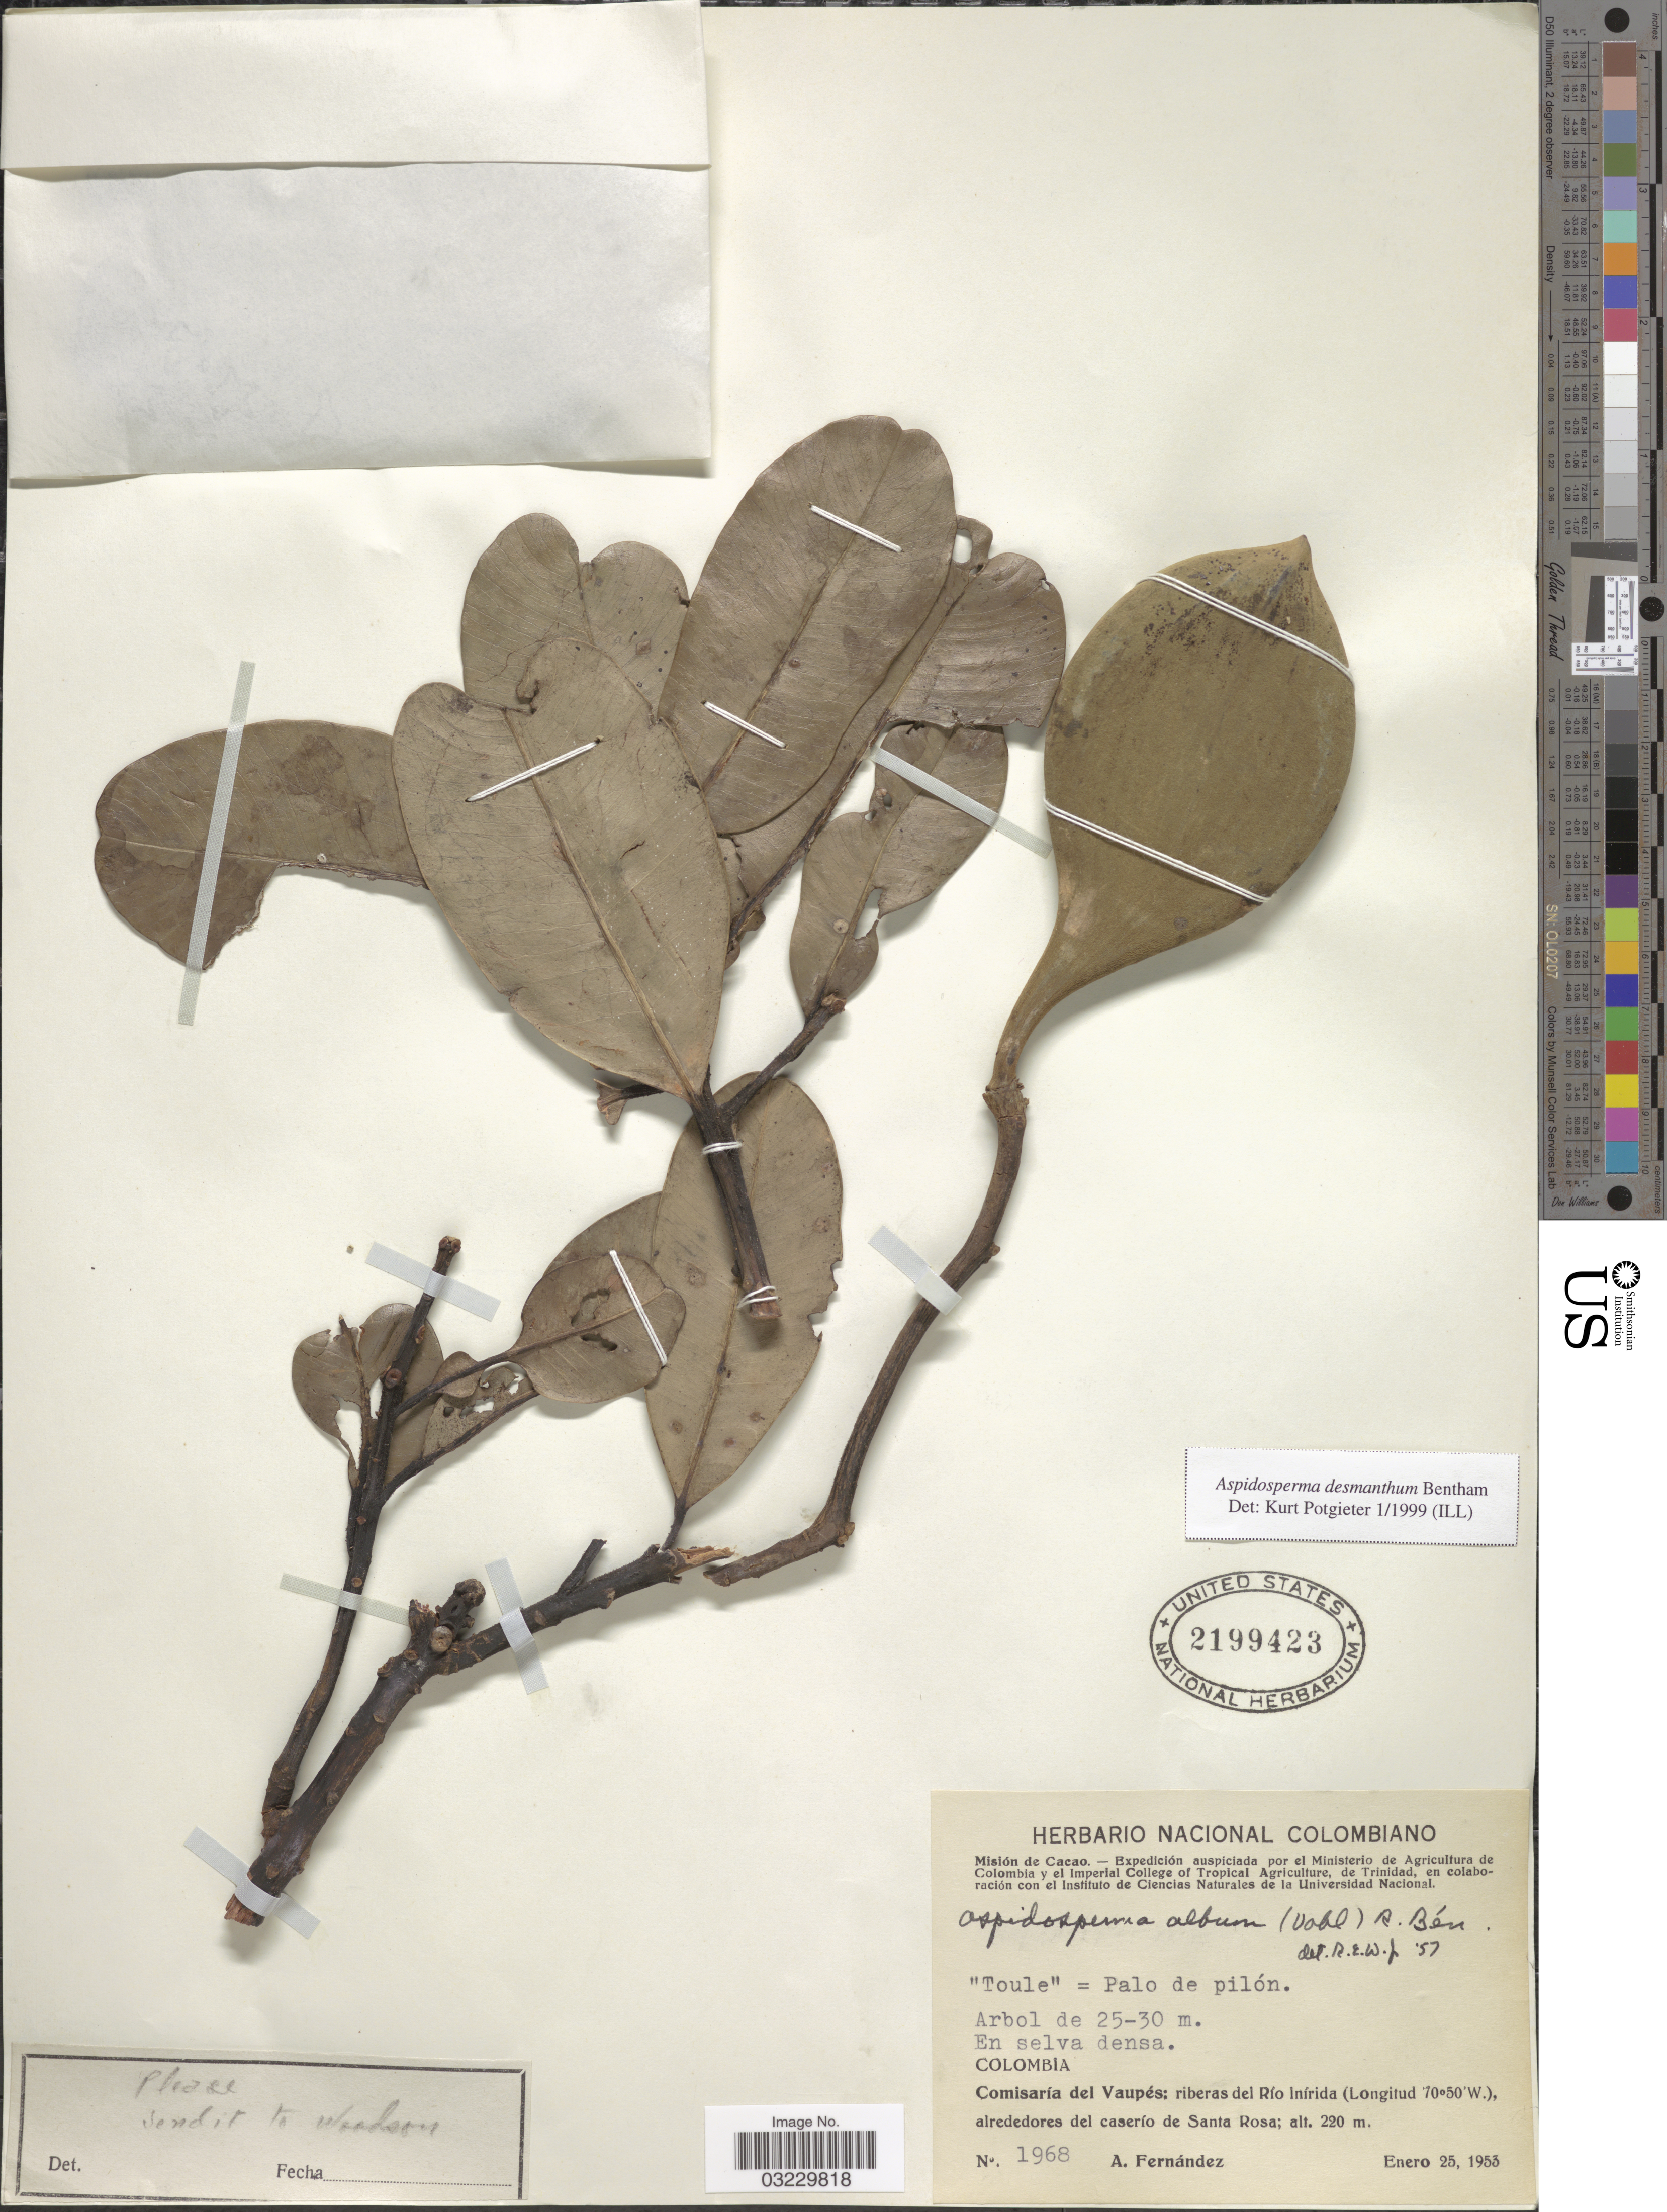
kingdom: Plantae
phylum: Tracheophyta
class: Magnoliopsida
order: Gentianales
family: Apocynaceae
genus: Aspidosperma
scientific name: Aspidosperma desmanthum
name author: Benth. ex Müll. Arg.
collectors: A. Fernández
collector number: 1968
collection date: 1953-01-25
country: Colombia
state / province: Vaupés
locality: Comisaría del Vaupés: riberas del Río Inírida, alrededores del caserío de Santa Rosa.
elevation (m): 220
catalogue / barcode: US 2199423